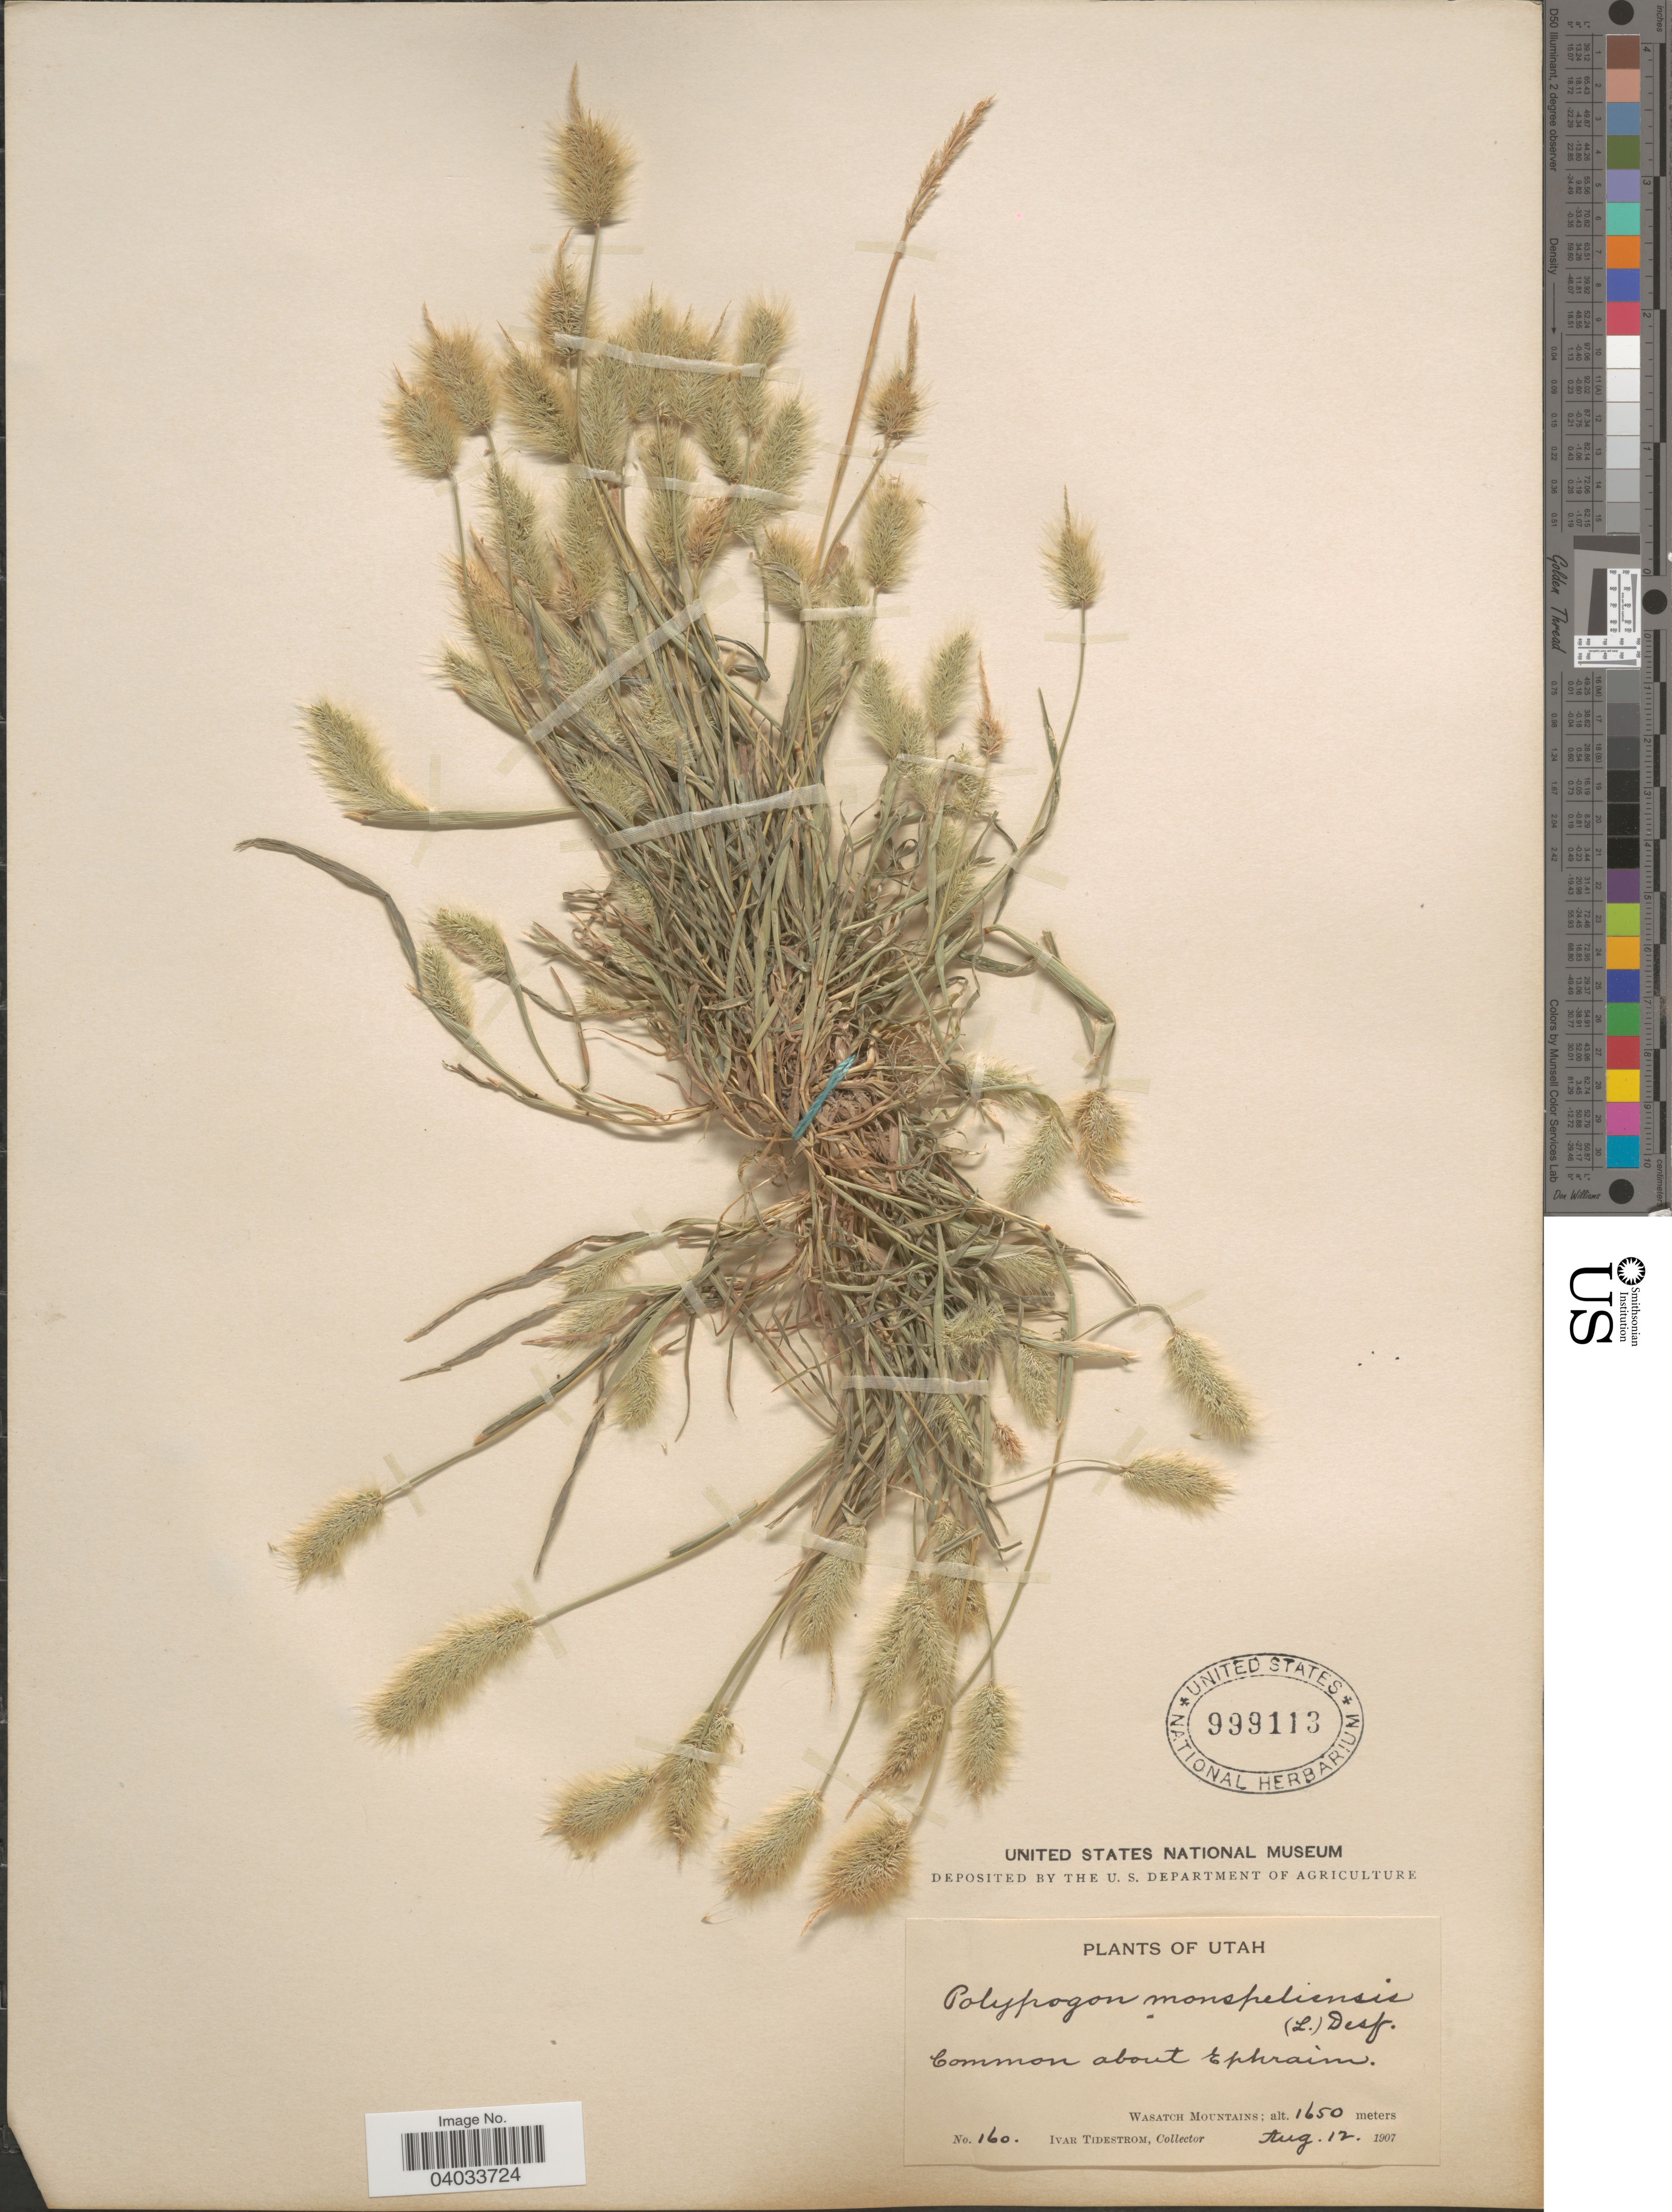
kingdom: Plantae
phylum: Tracheophyta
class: Liliopsida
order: Poales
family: Poaceae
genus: Polypogon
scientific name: Polypogon monspeliensis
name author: (L.) Desf.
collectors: I. F. Tidestrom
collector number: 160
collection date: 1907-08-12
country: United States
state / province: Utah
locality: Common about Ephraim. Wasatch Mountains.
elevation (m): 1650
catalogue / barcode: US 999113